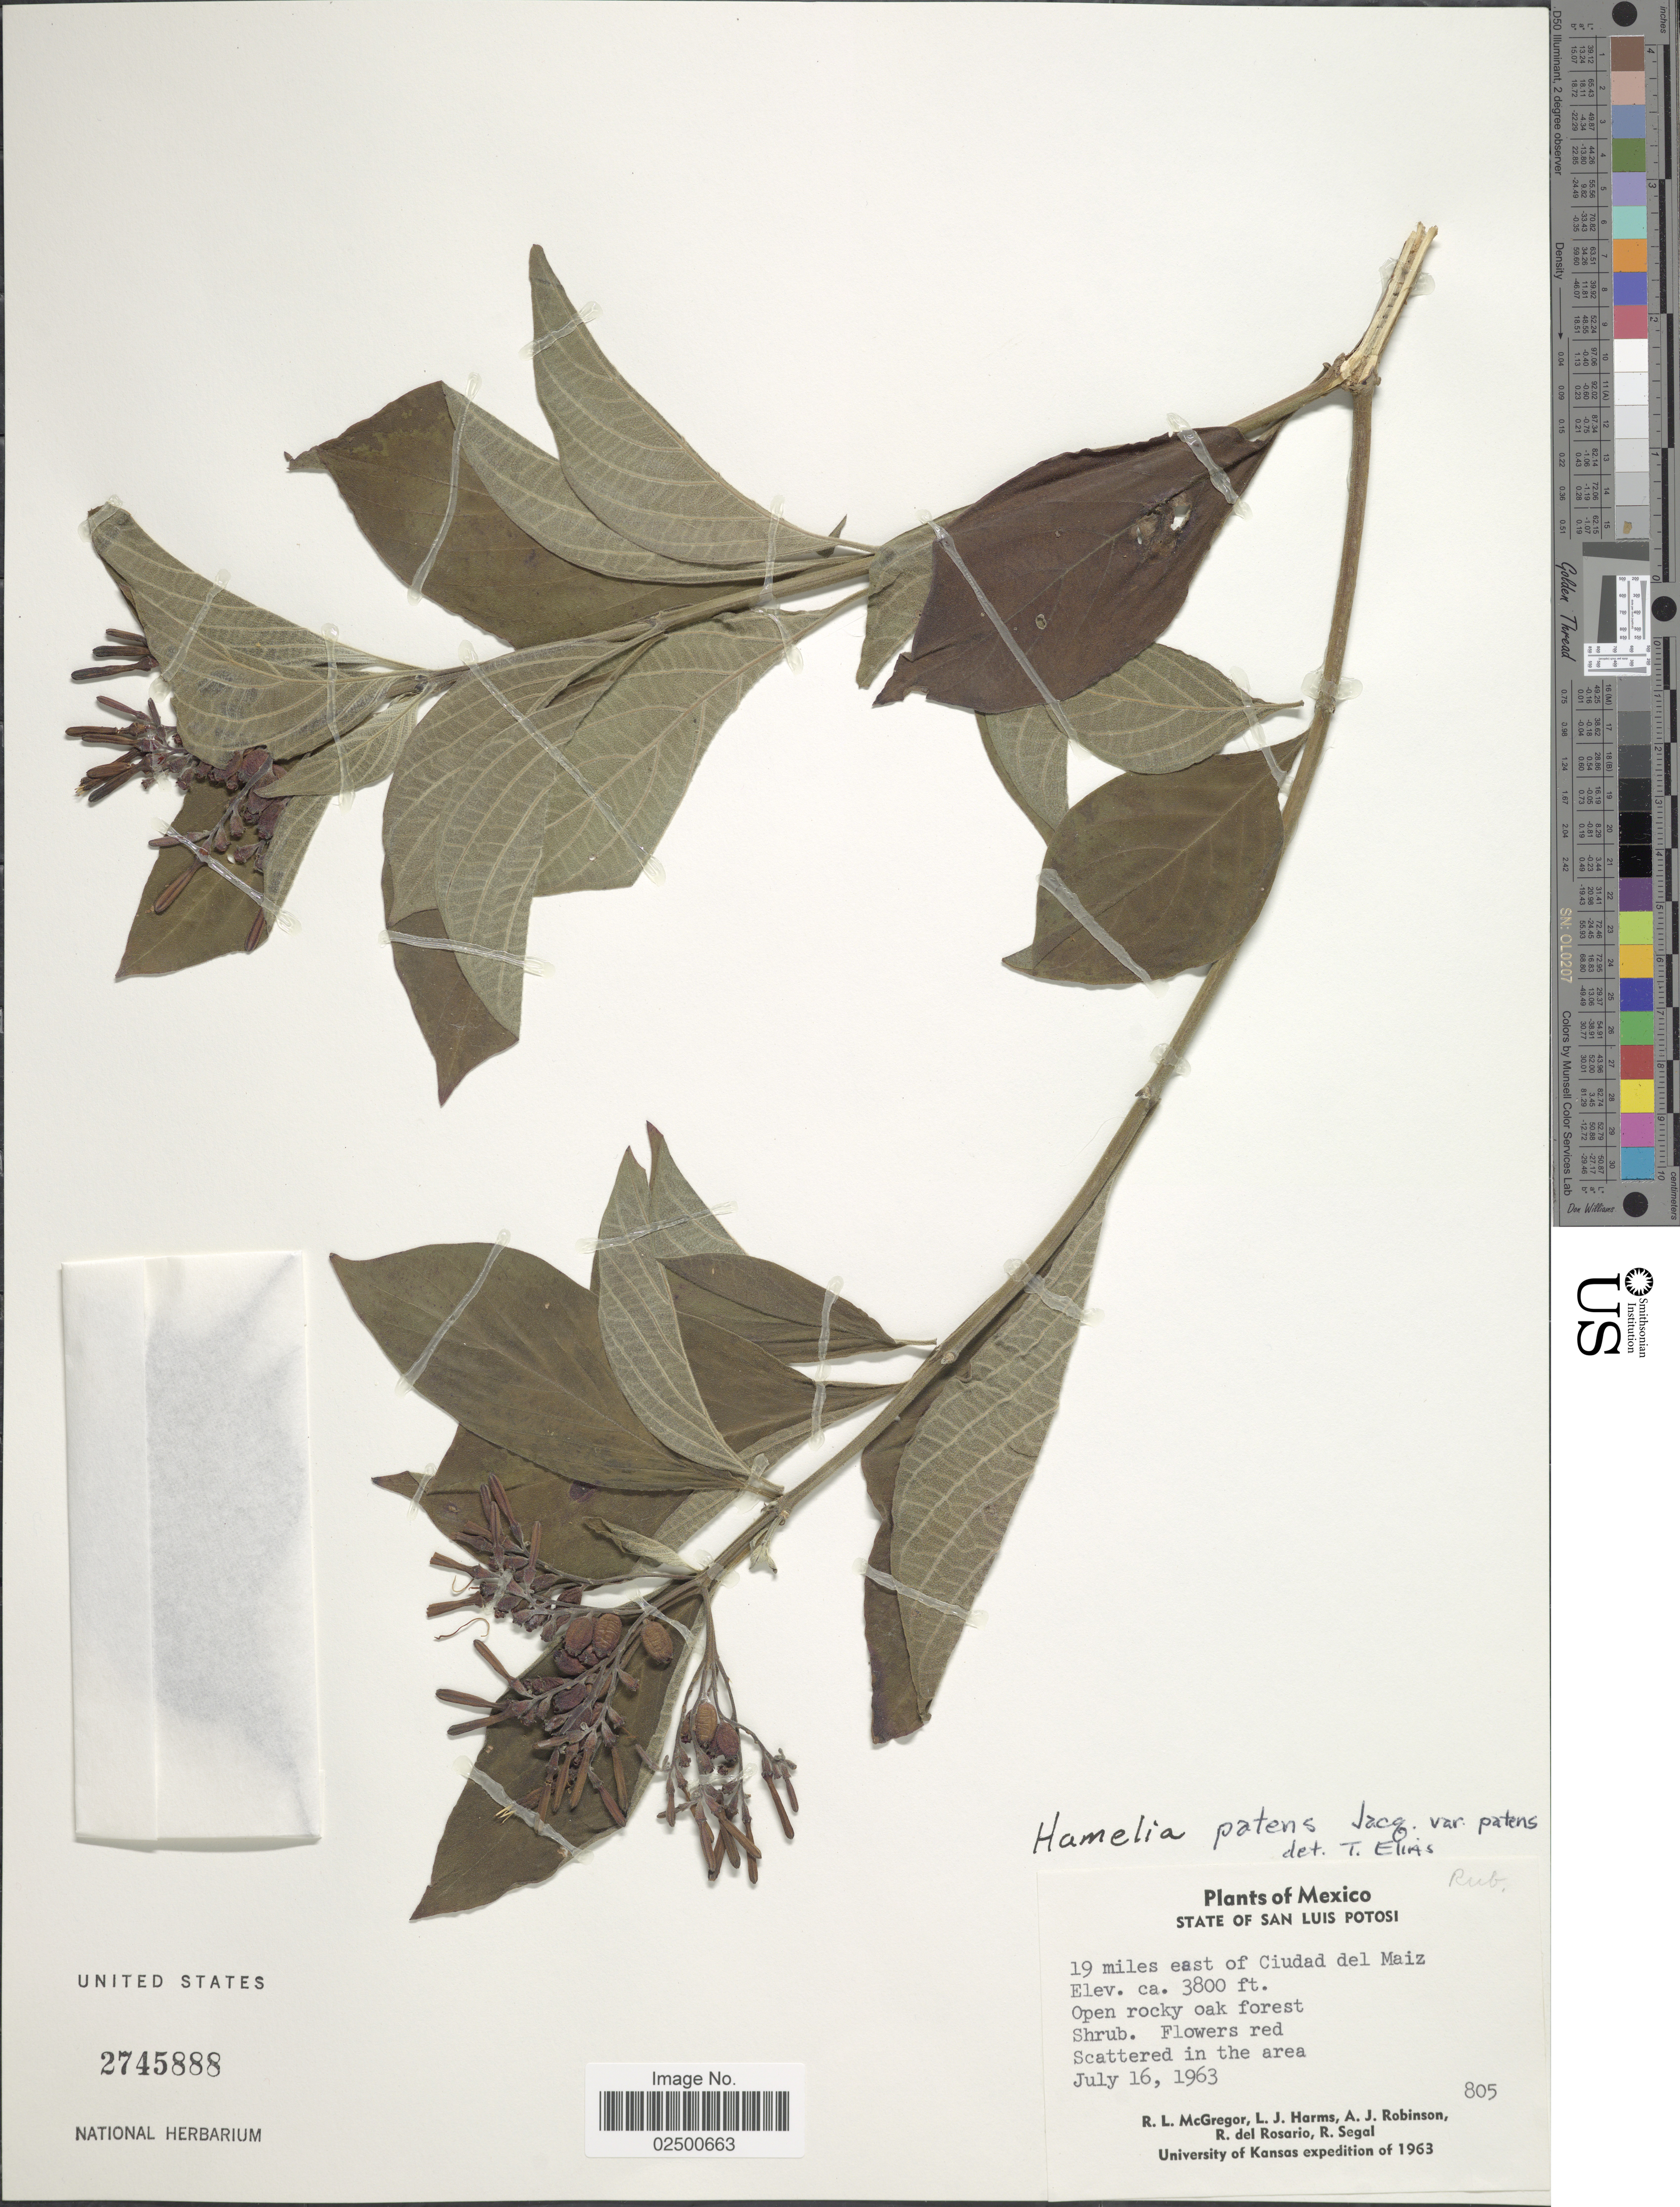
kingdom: Plantae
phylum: Tracheophyta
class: Magnoliopsida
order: Gentianales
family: Rubiaceae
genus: Hamelia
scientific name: Hamelia patens var. patens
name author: Jacq.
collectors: R. McGregor, L. Harms, A. J. Robinson, R. del Rosario & R. Segal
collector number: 805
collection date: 1963-07-16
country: Mexico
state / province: San Luis Potosí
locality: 19 miles east of Ciudad del Maiz.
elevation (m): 1158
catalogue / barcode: US 2745888